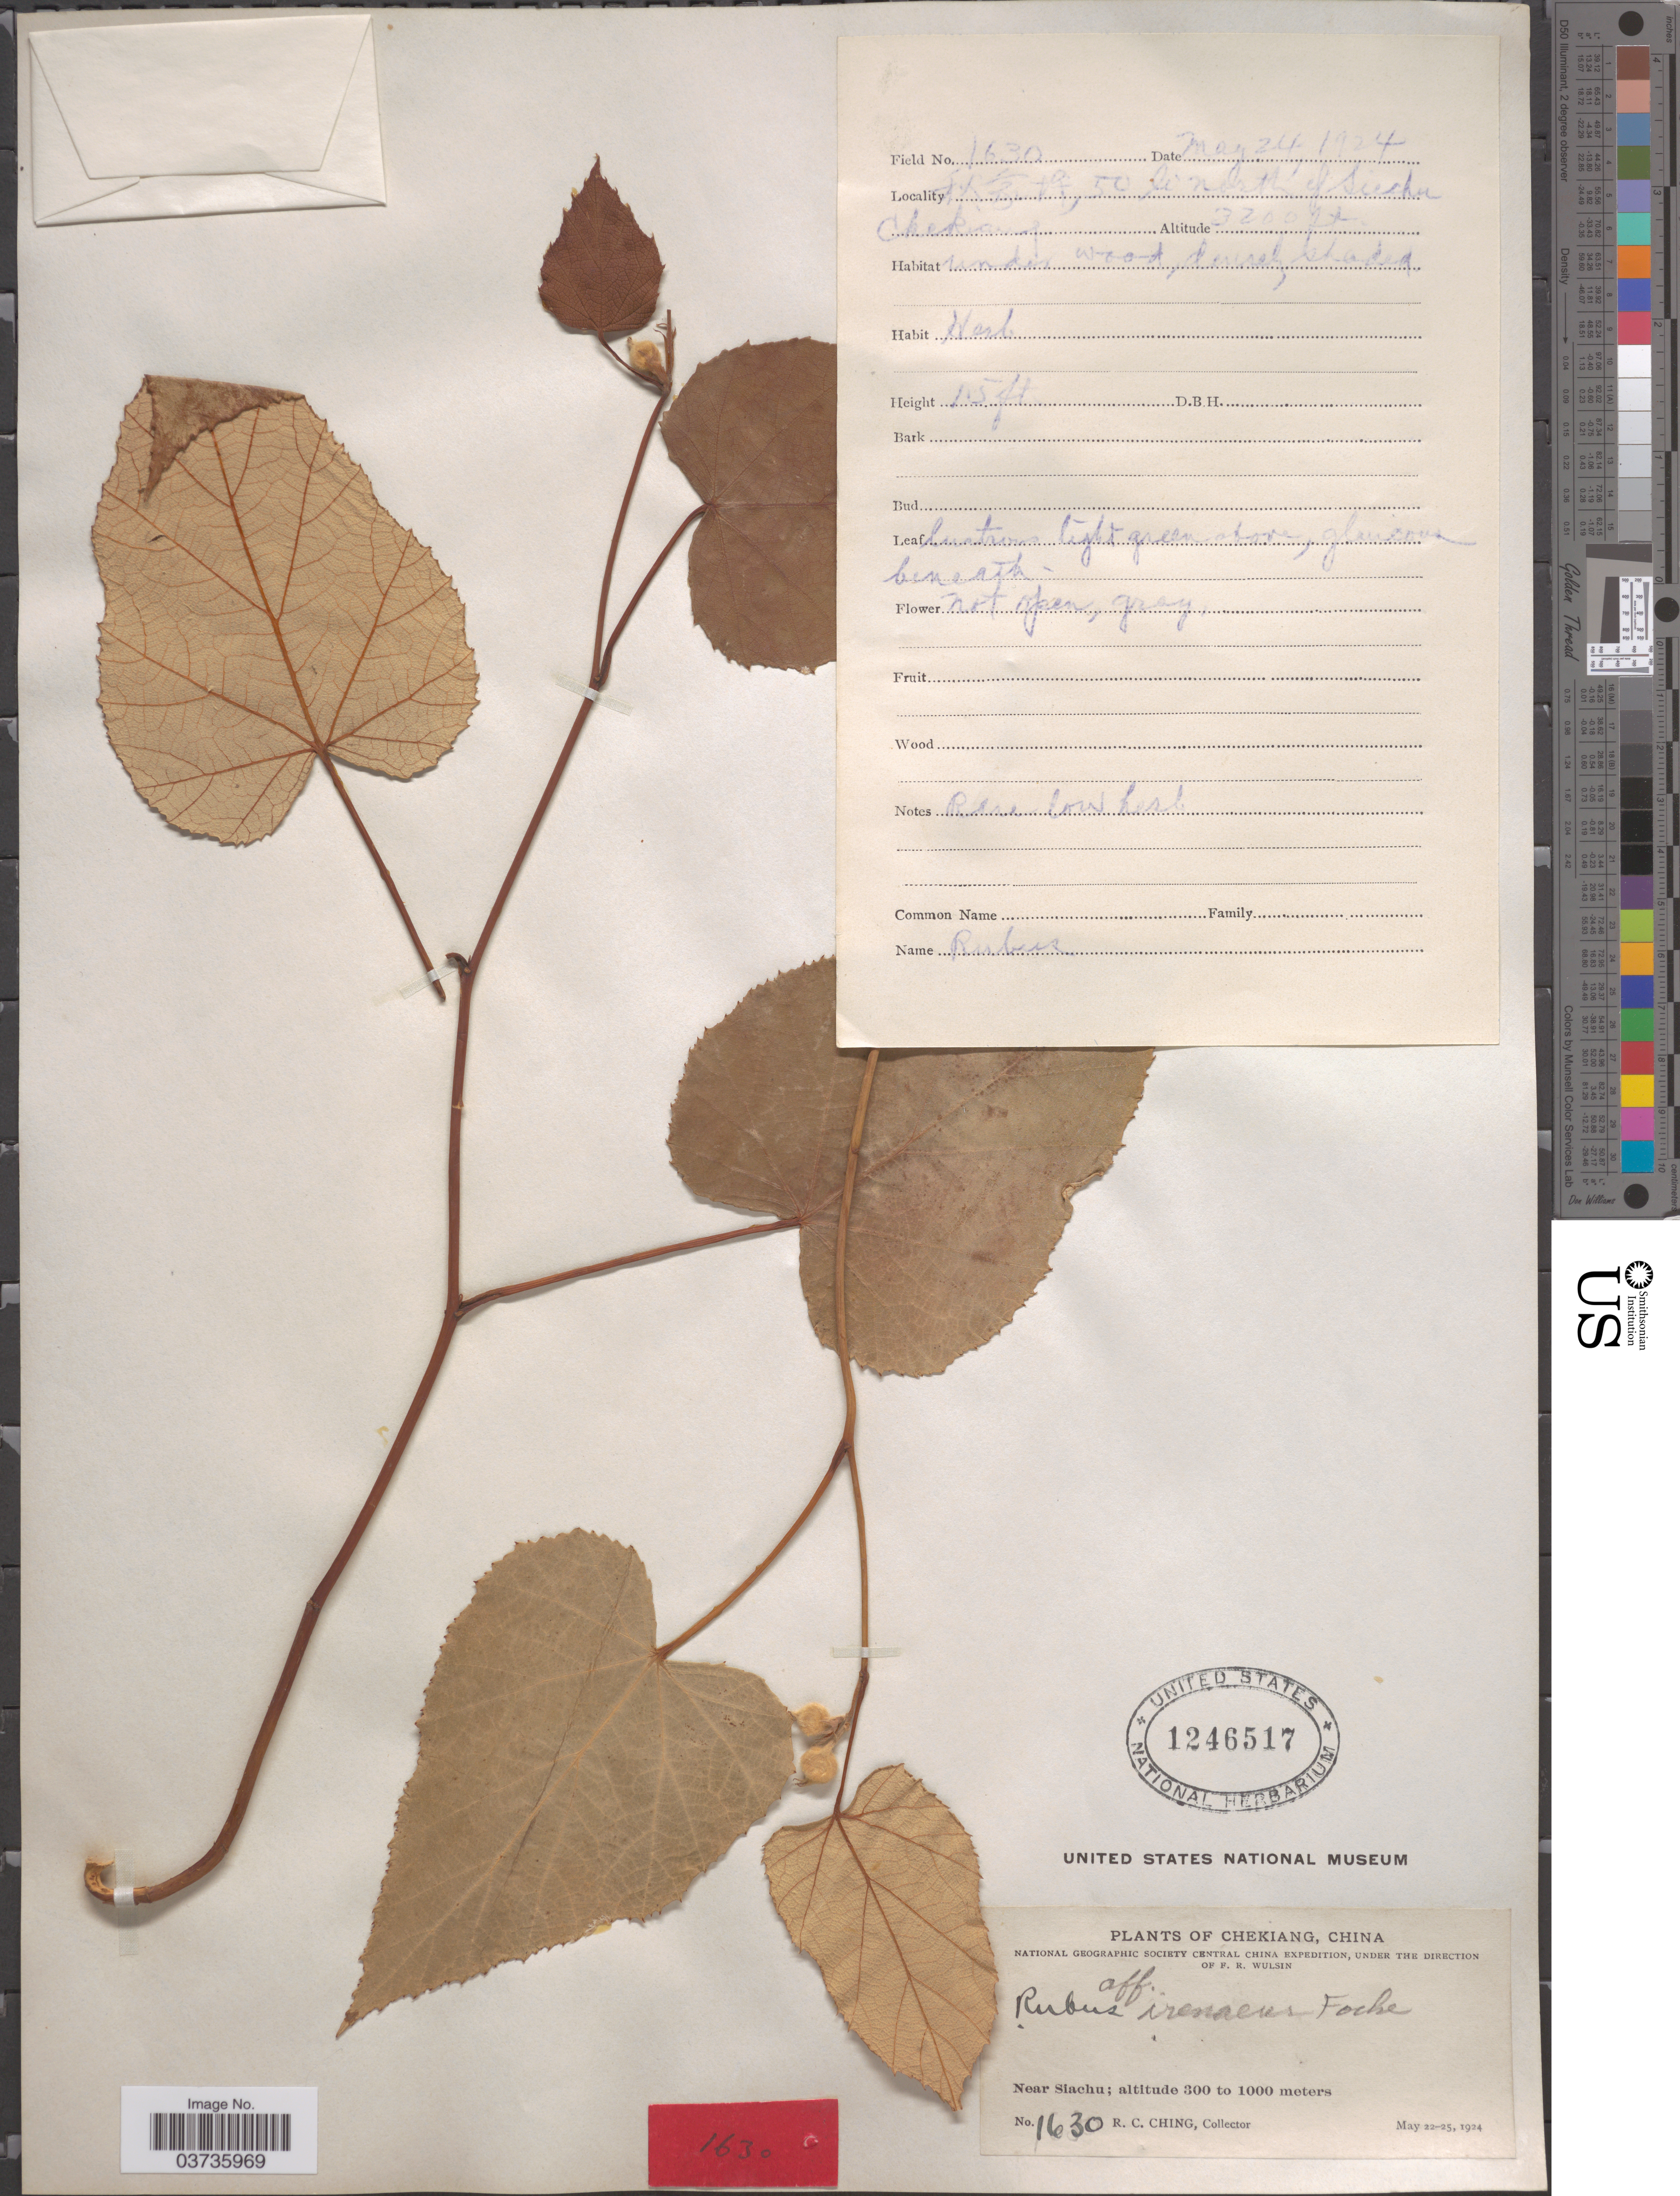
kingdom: Plantae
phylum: Tracheophyta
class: Magnoliopsida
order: Rosales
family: Rosaceae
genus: Rubus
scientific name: Rubus irenaeus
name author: Focke in Diels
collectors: R. C. Ching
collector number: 1630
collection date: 1924-05-24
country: China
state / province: Zhejiang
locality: X, 50 li. north of Siachu Chekiang. Near Siachu.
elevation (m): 975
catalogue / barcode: US 1246517